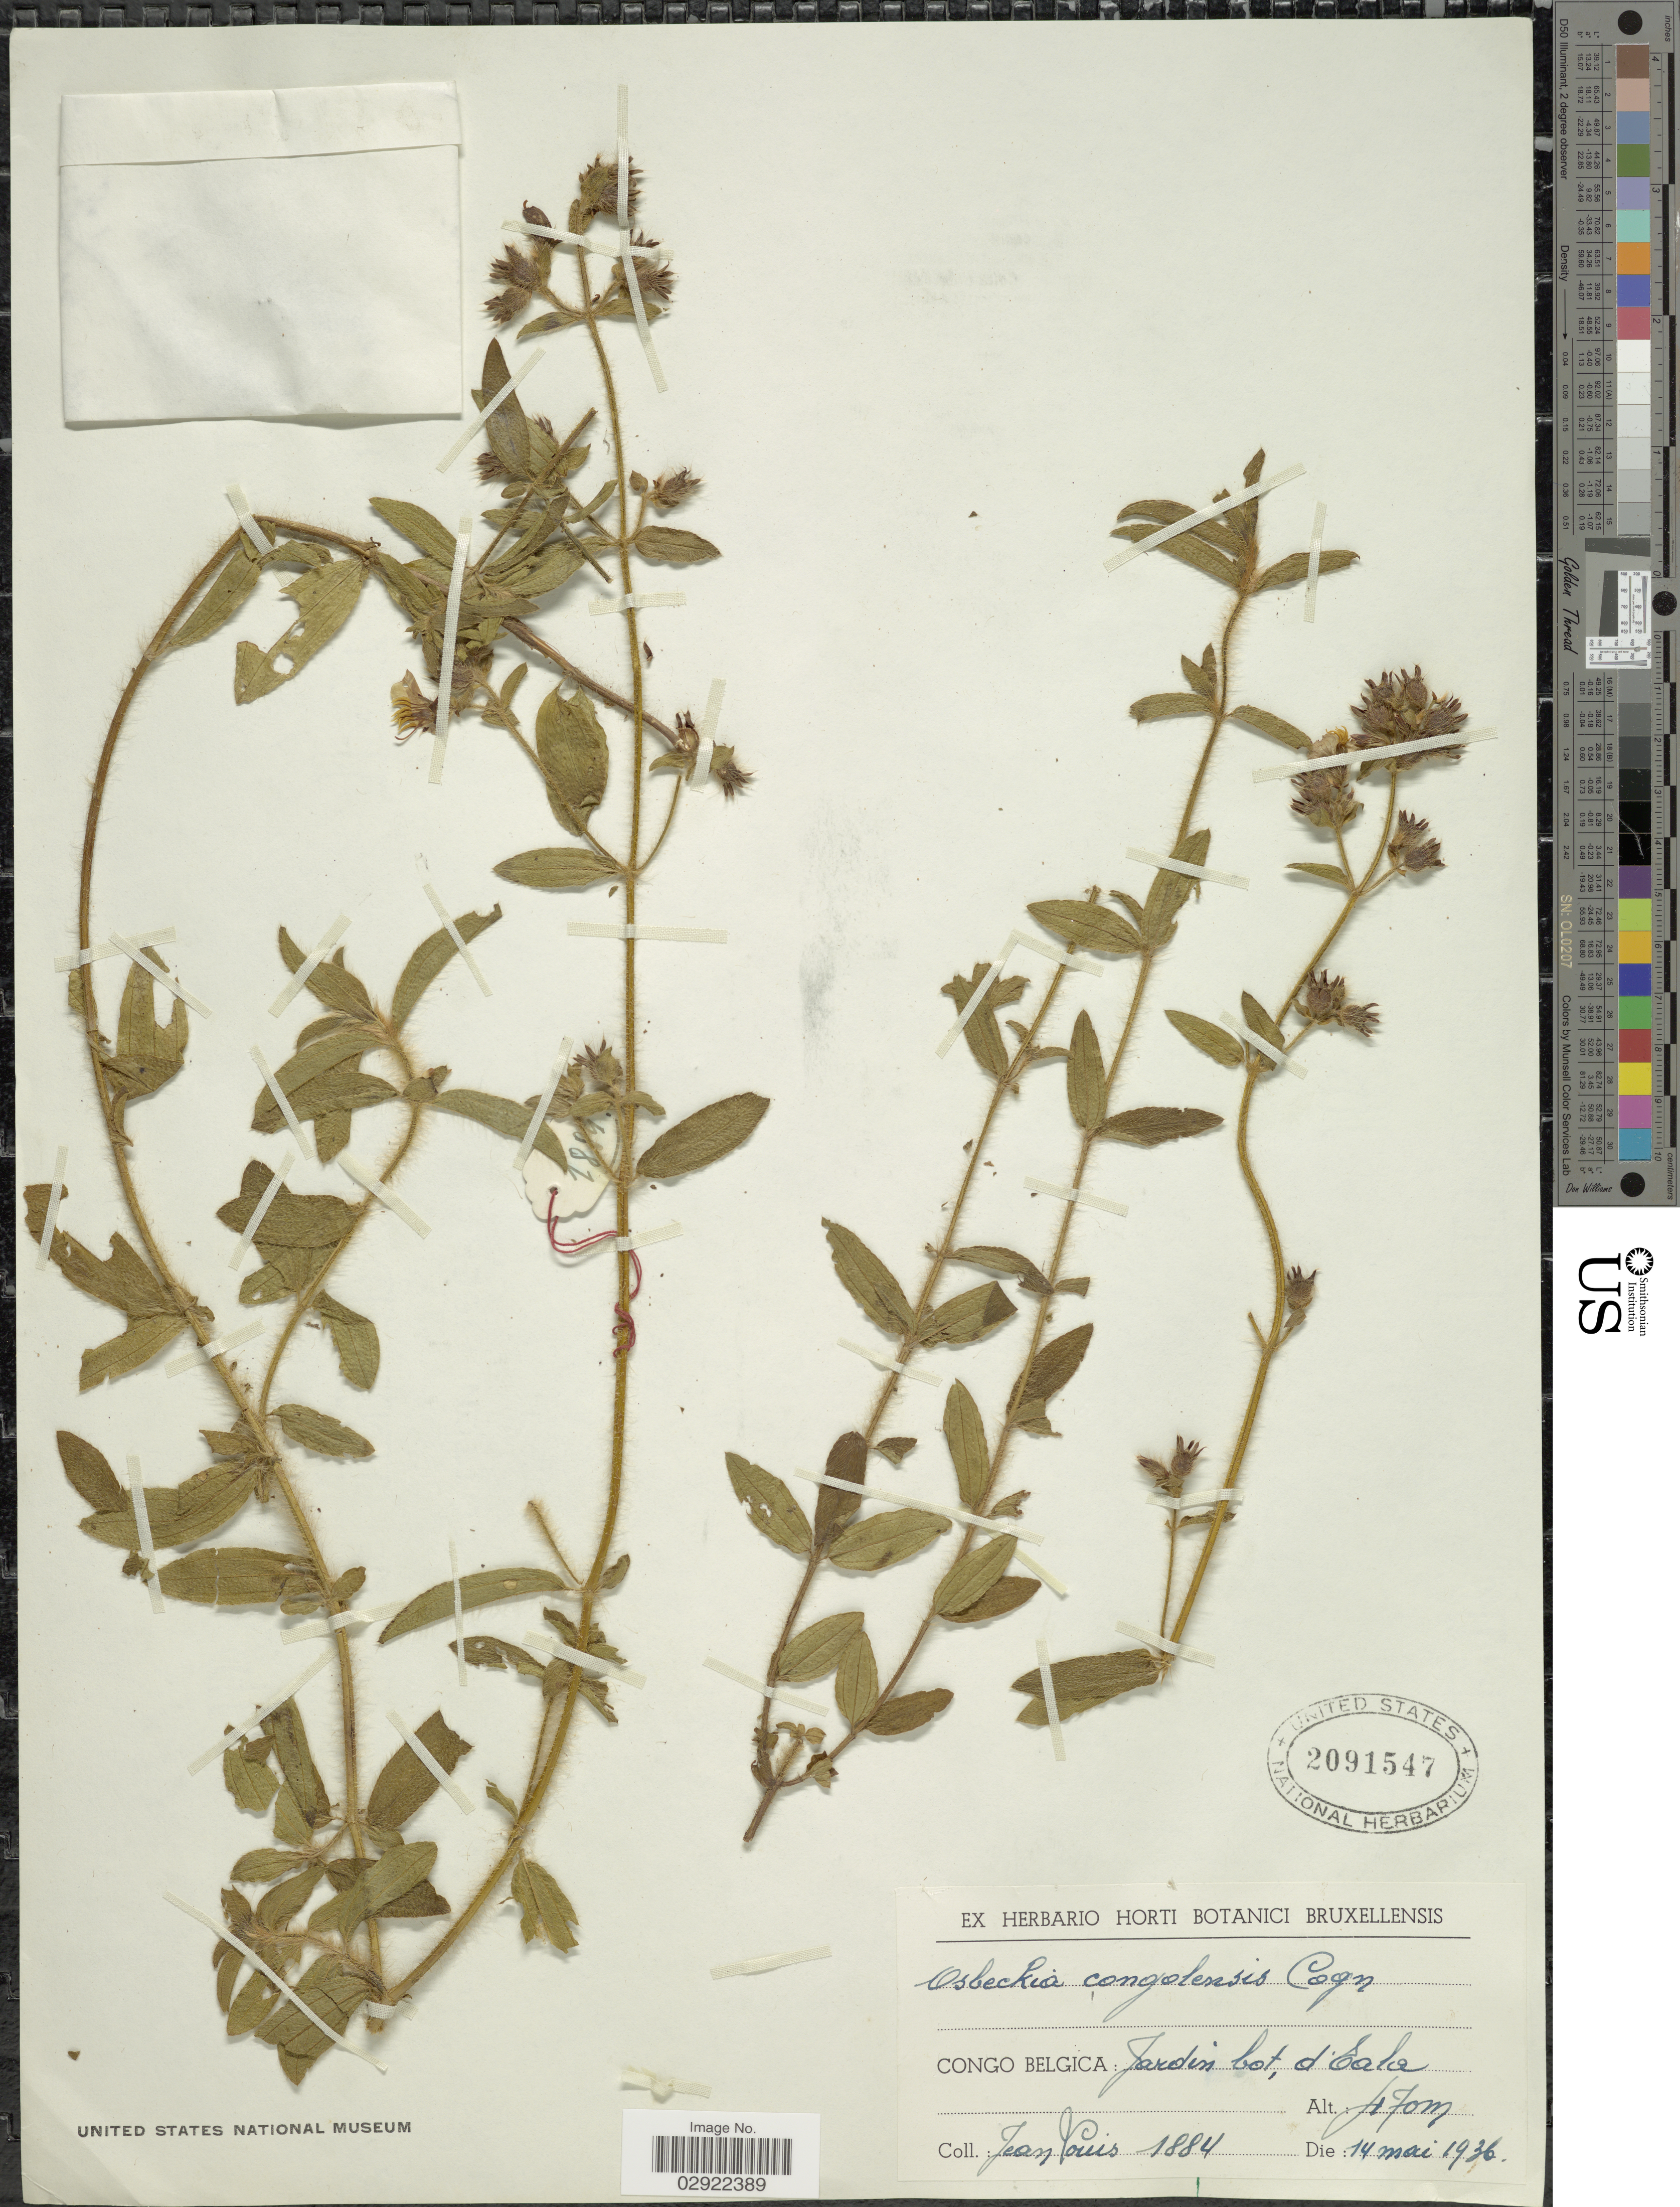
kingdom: Plantae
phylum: Tracheophyta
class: Magnoliopsida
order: Myrtales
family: Melastomataceae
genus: Nerophila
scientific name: Nerophila congolensis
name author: (Cogn. ex Büttner) Ver.-Lib. & R.D. Stone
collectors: J. Louis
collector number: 1884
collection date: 1936-05-14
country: Congo, Democratic Republic of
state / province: Equateur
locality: Congo Belgica: Jardin bot, d'Eala.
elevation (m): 470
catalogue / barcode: US 2091547